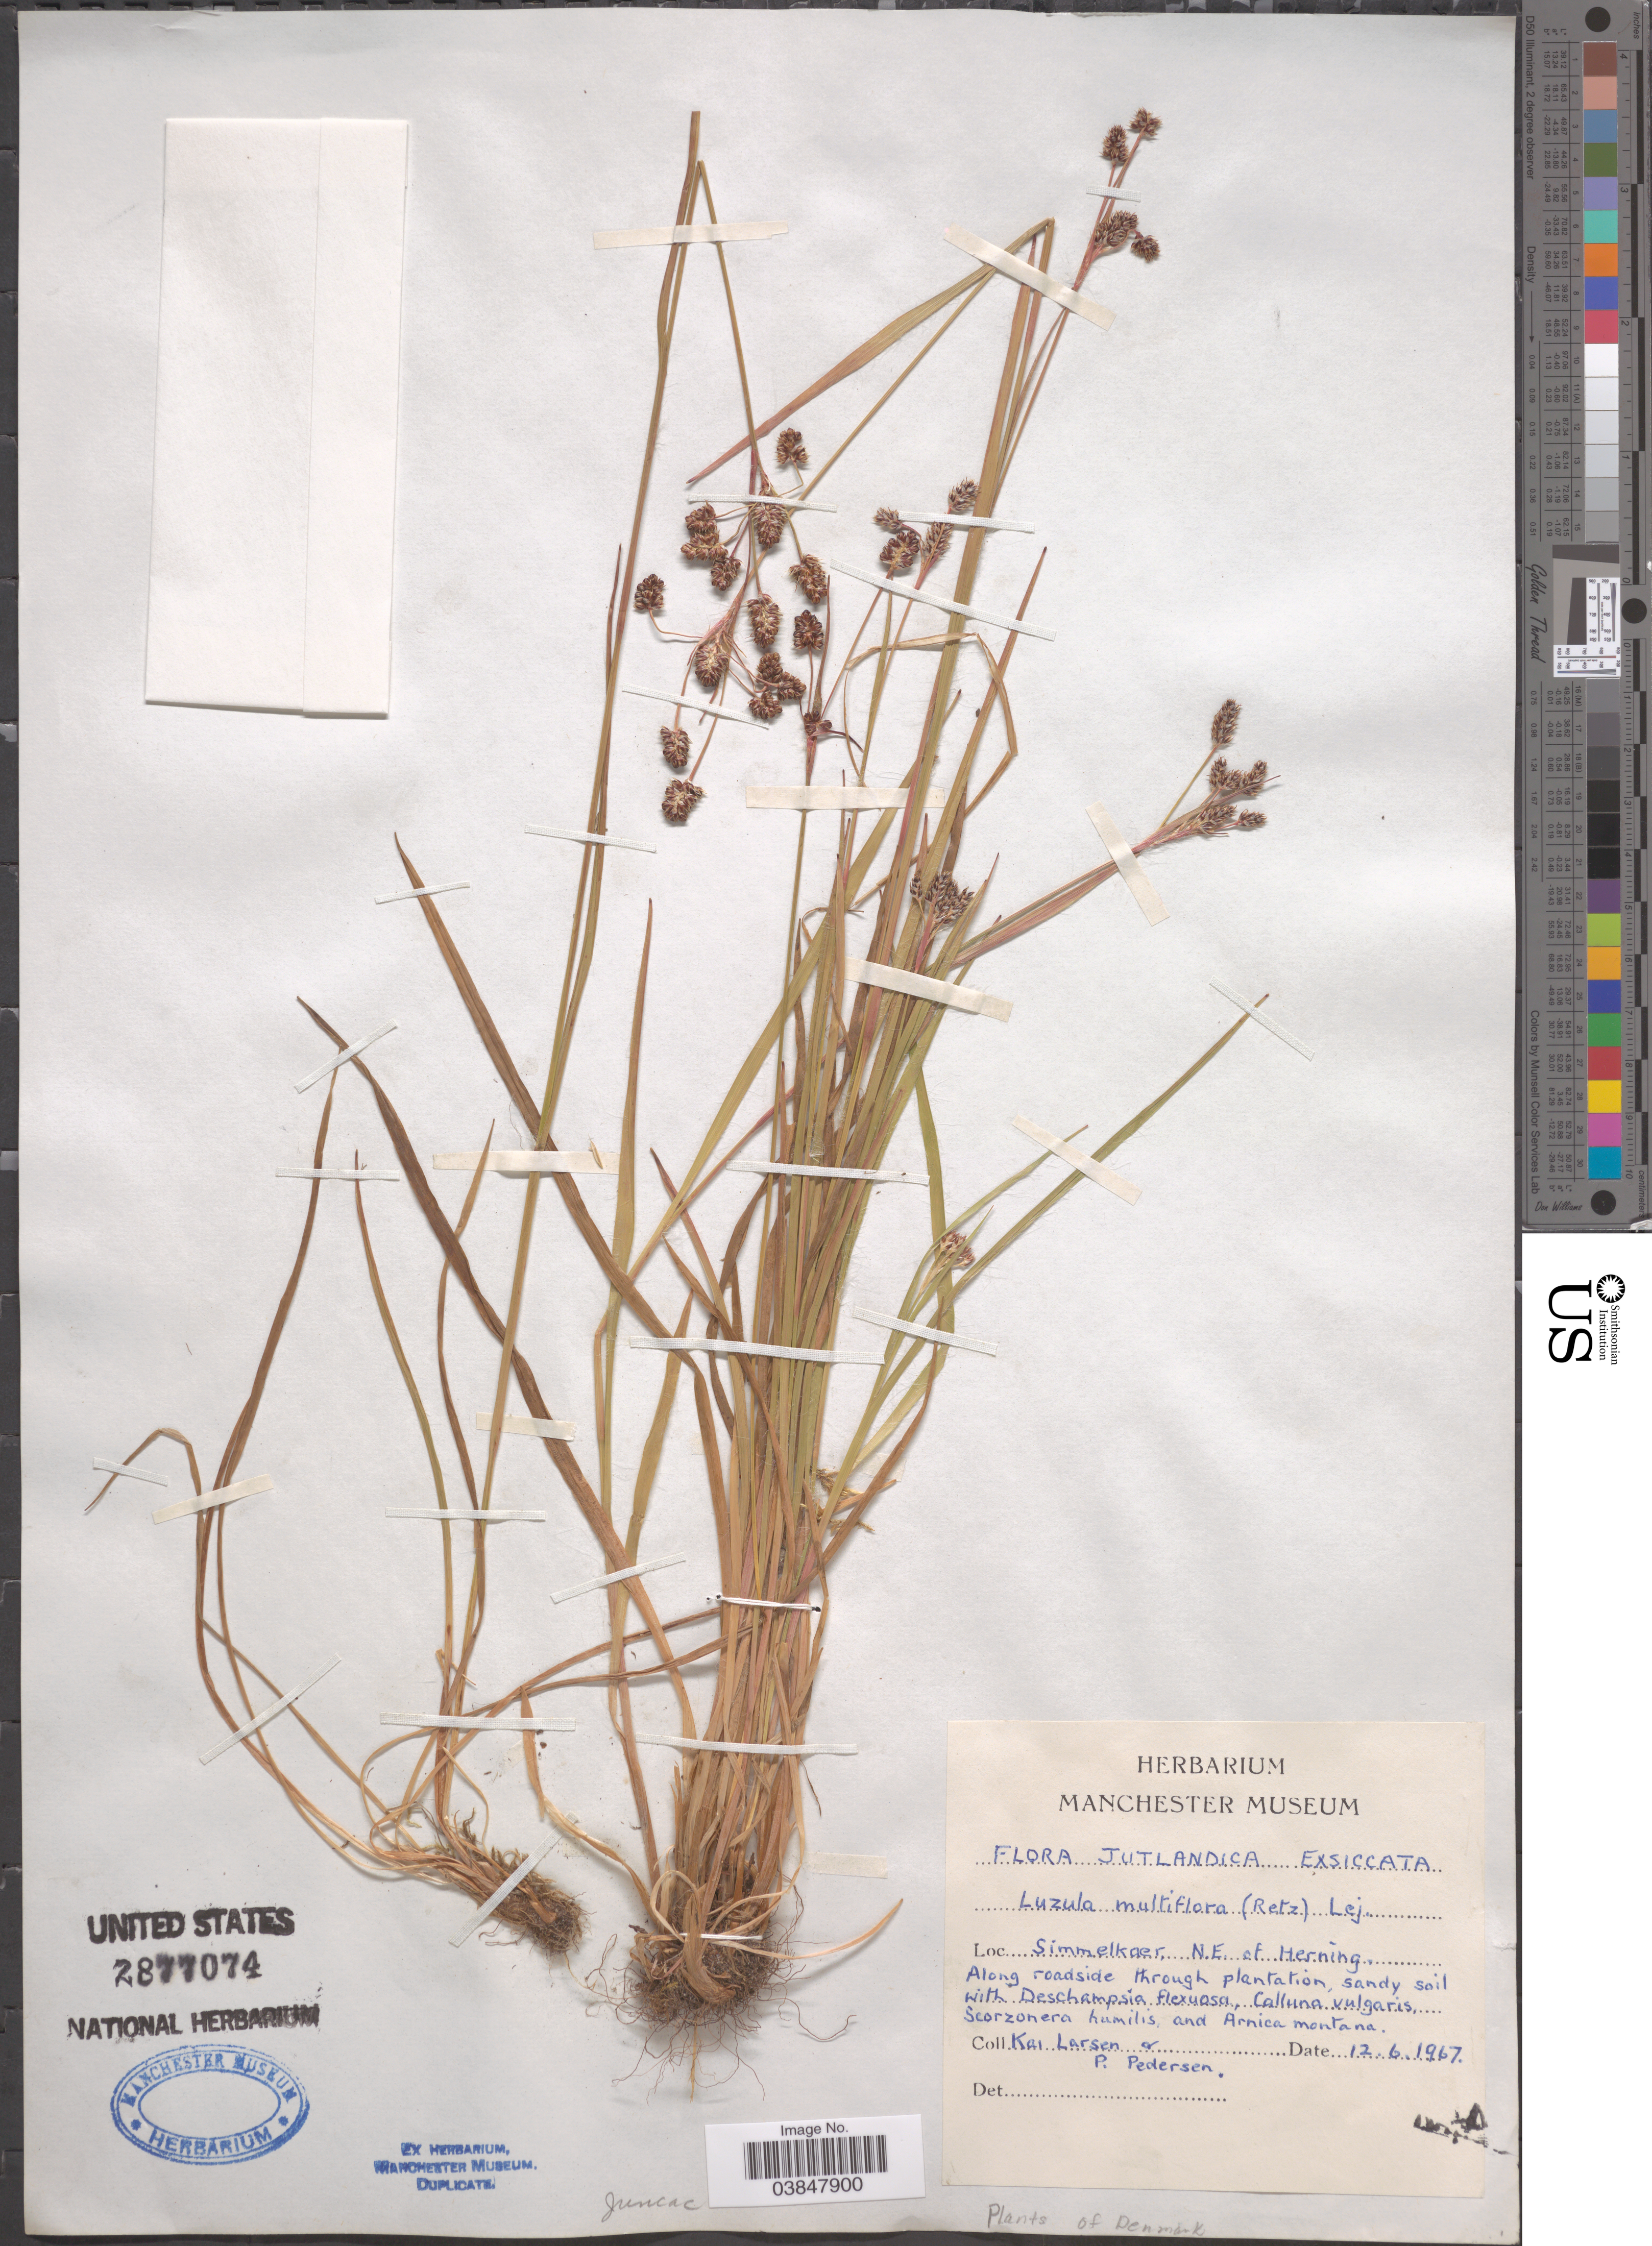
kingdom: Plantae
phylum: Tracheophyta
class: Liliopsida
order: Poales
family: Juncaceae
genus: Luzula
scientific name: Luzula multiflora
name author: (Ehrh.) Lej.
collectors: K. Larsen & P. Pedersen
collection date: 1967-06-12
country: Denmark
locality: Jutlandica. Simmelkaer, N.E. of Herning. Along roadside through plantation.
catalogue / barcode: US 2877074